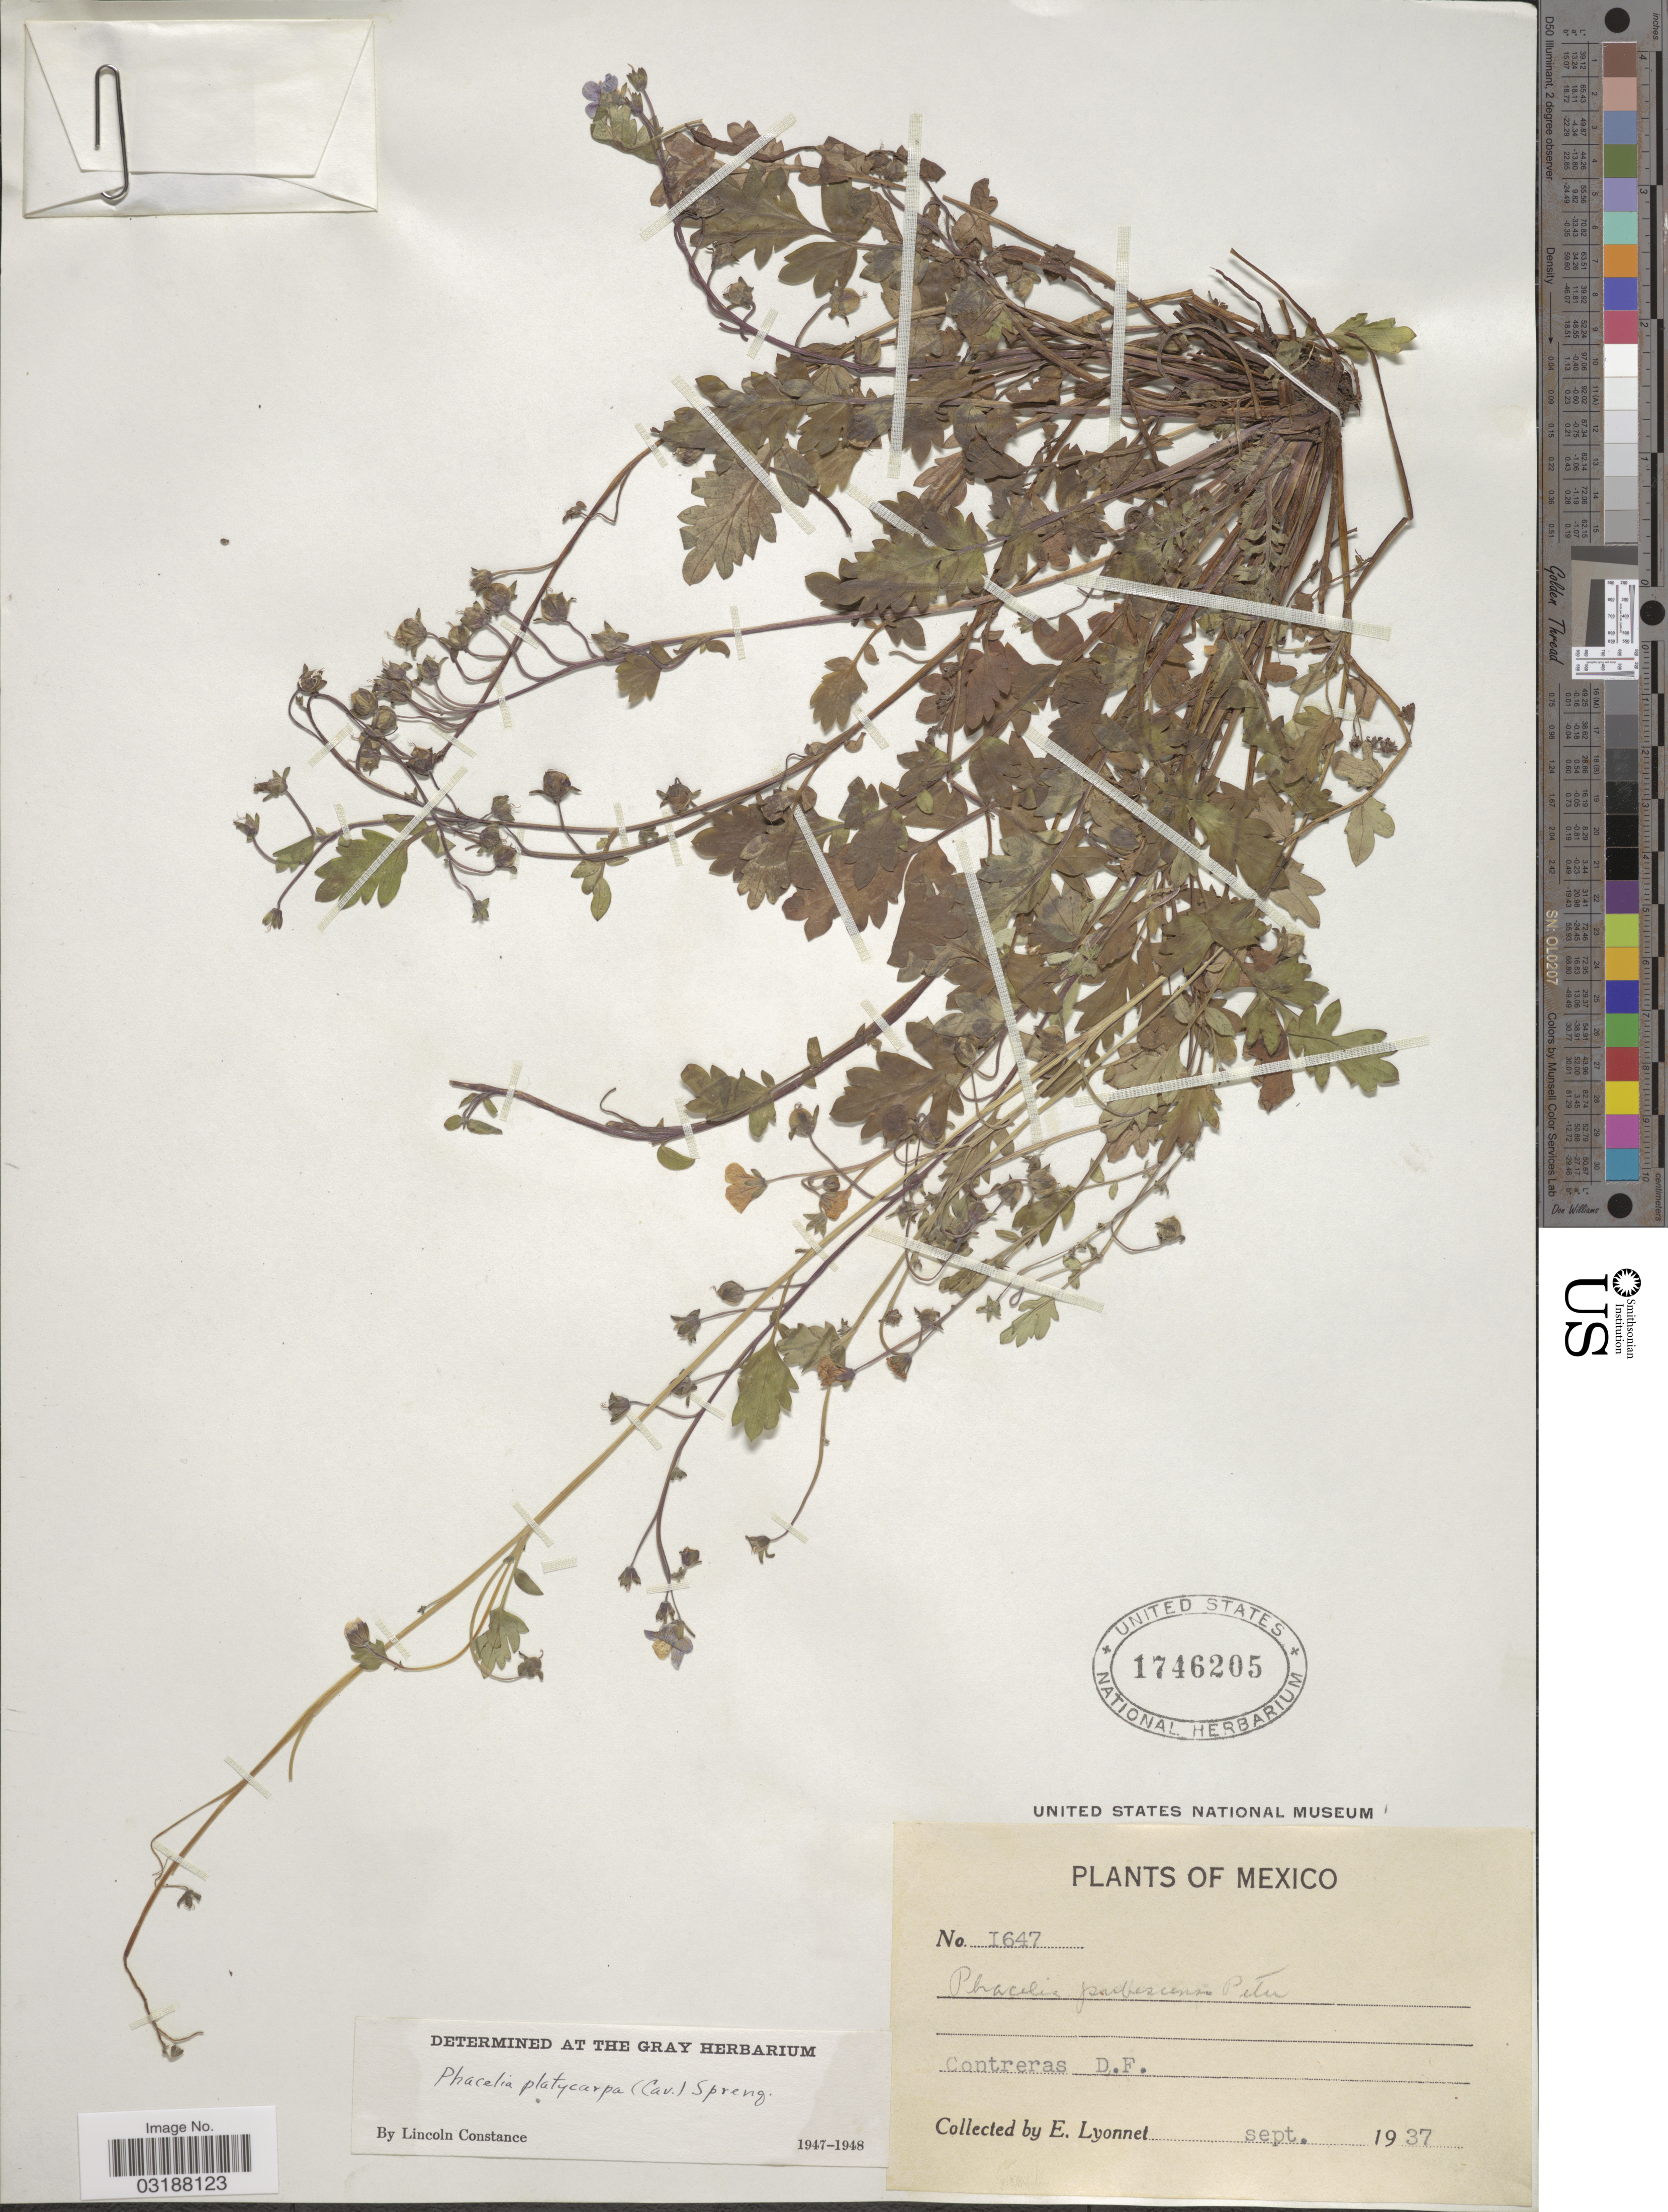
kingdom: Plantae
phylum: Tracheophyta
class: Magnoliopsida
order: Boraginales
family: Hydrophyllaceae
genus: Phacelia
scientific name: Phacelia platycarpa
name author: (Cav.) Spreng.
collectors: E. Lyonnet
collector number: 1647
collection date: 1937-09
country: Mexico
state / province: Distrito Federal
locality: Contreras, D.F.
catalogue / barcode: US 1746205